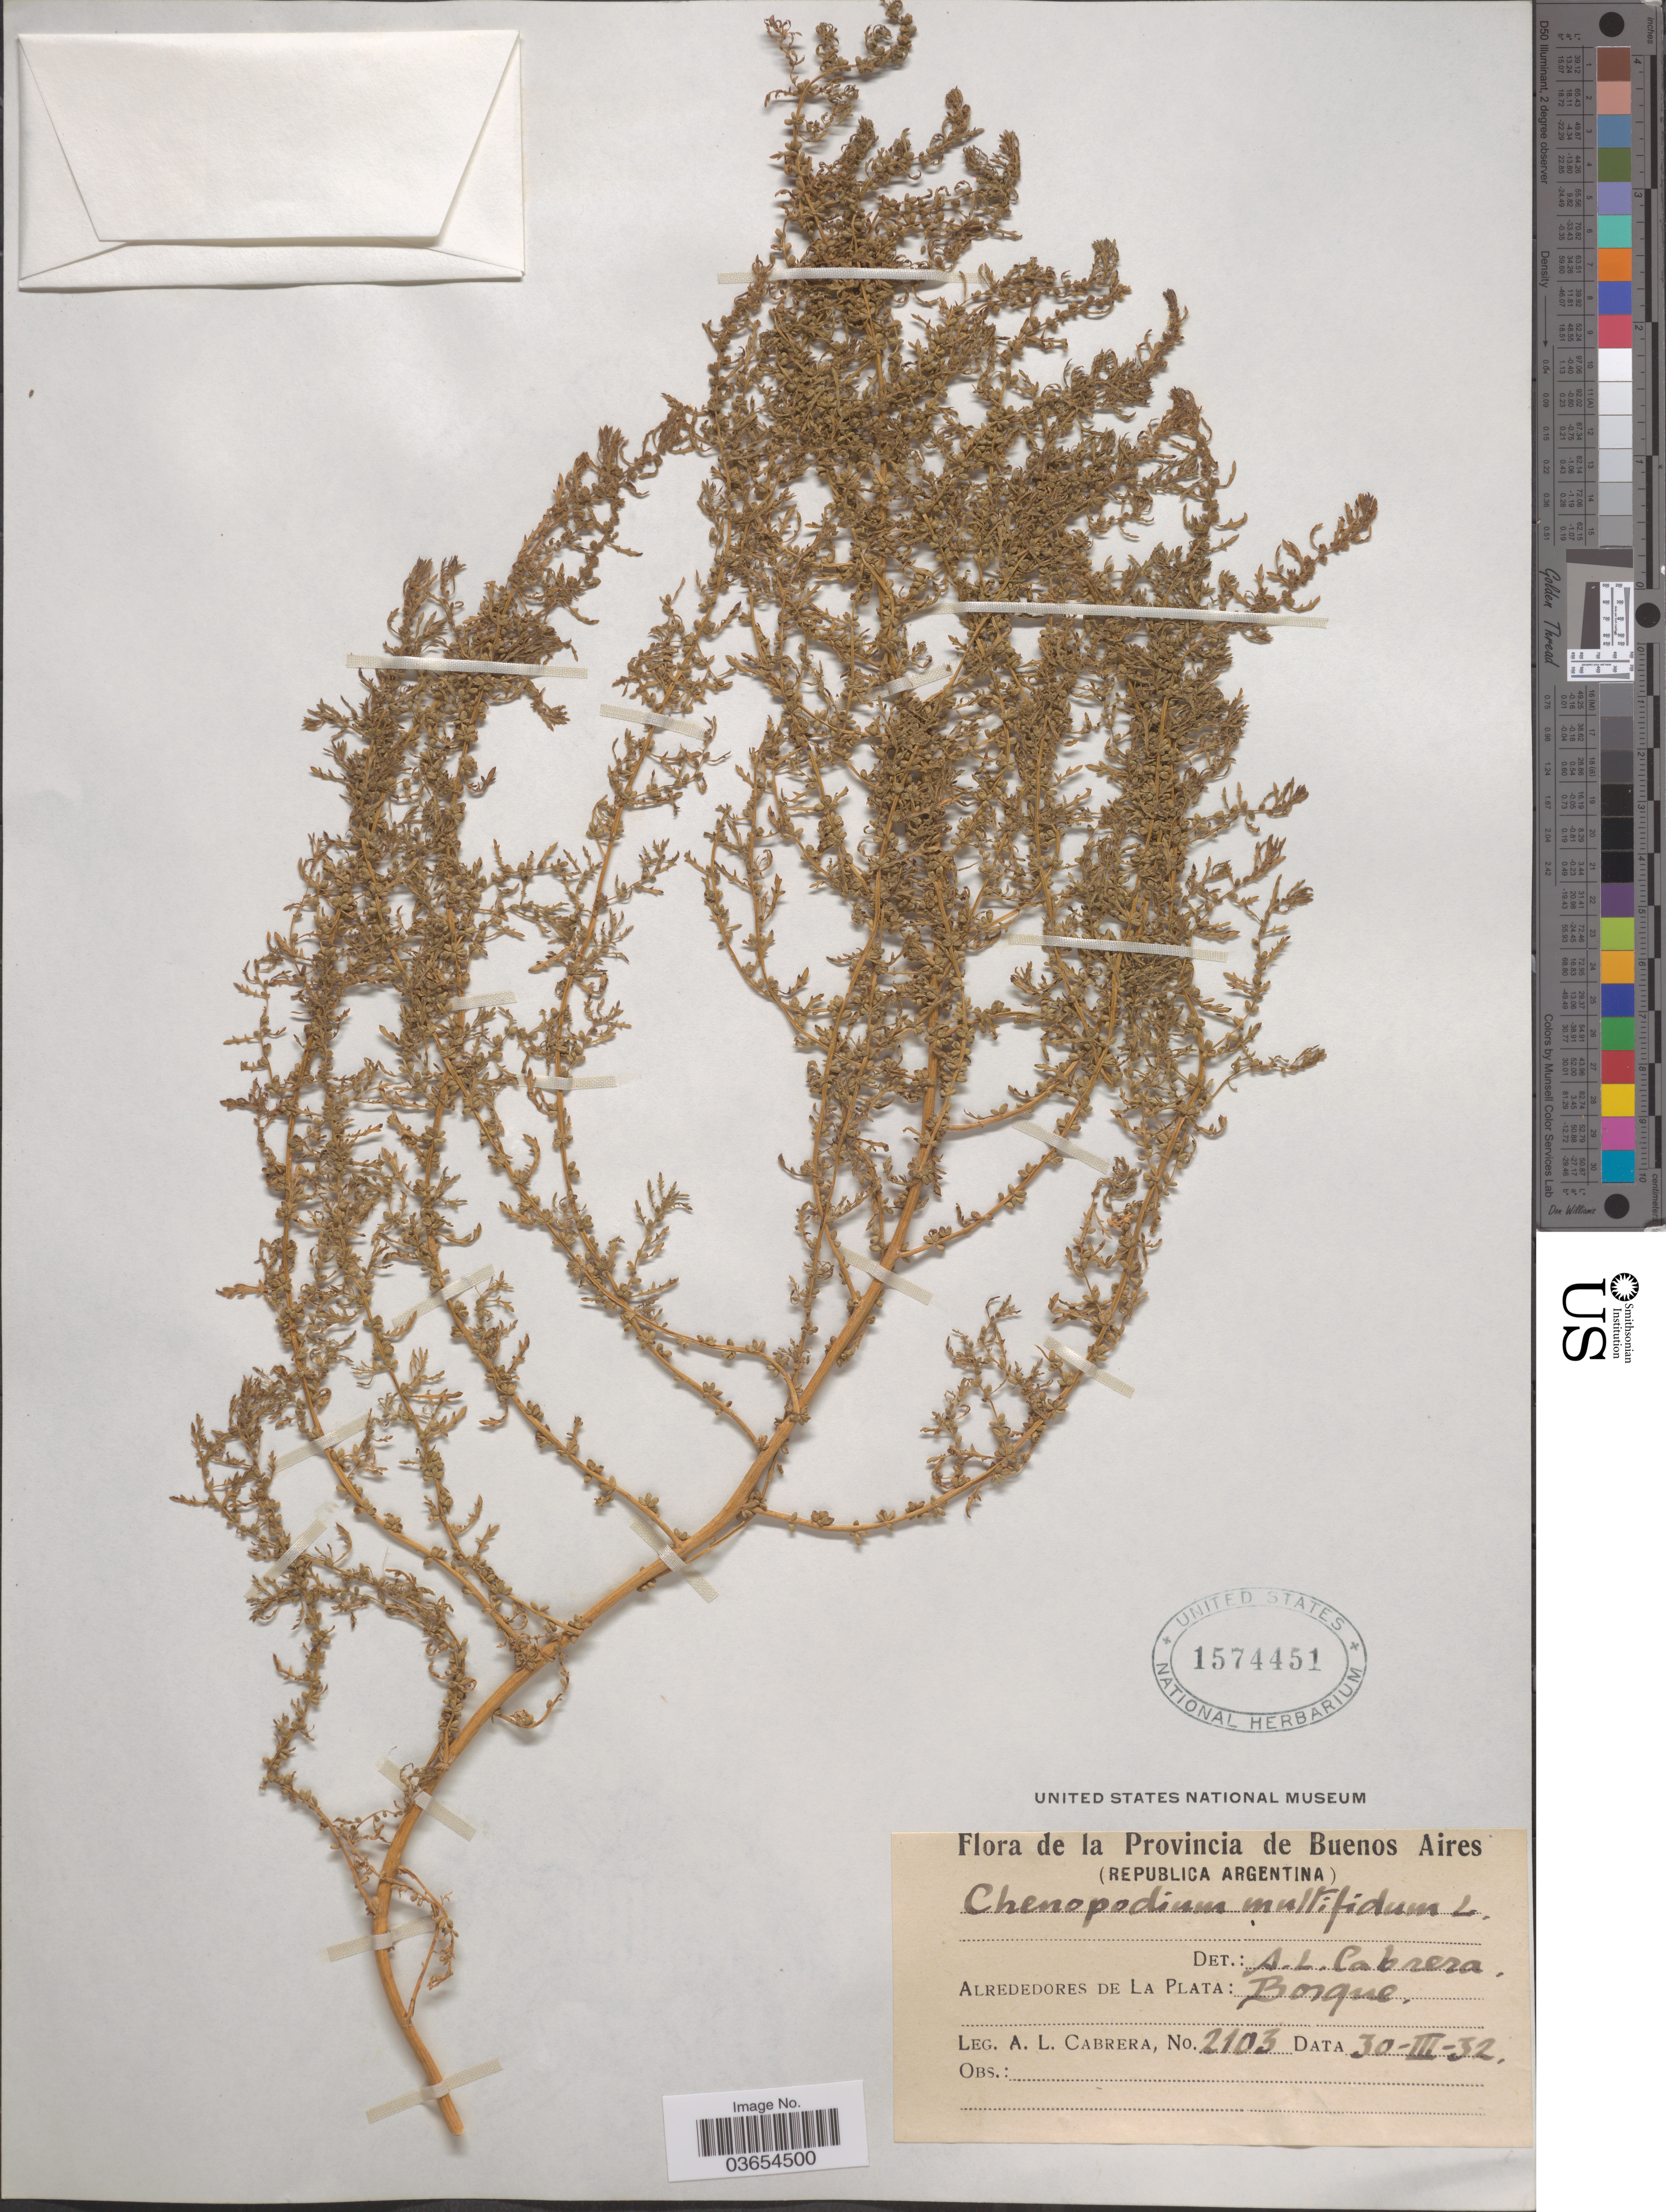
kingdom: Plantae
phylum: Tracheophyta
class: Magnoliopsida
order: Caryophyllales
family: Amaranthaceae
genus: Chenopodium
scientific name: Chenopodium multifidum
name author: L.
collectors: A. L. Cabrera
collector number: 2103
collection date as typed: Transcribed d/m/y: 30/3/32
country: Argentina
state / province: Buenos Aires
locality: Alrededores de La Plata: Borque.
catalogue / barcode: US 1574451